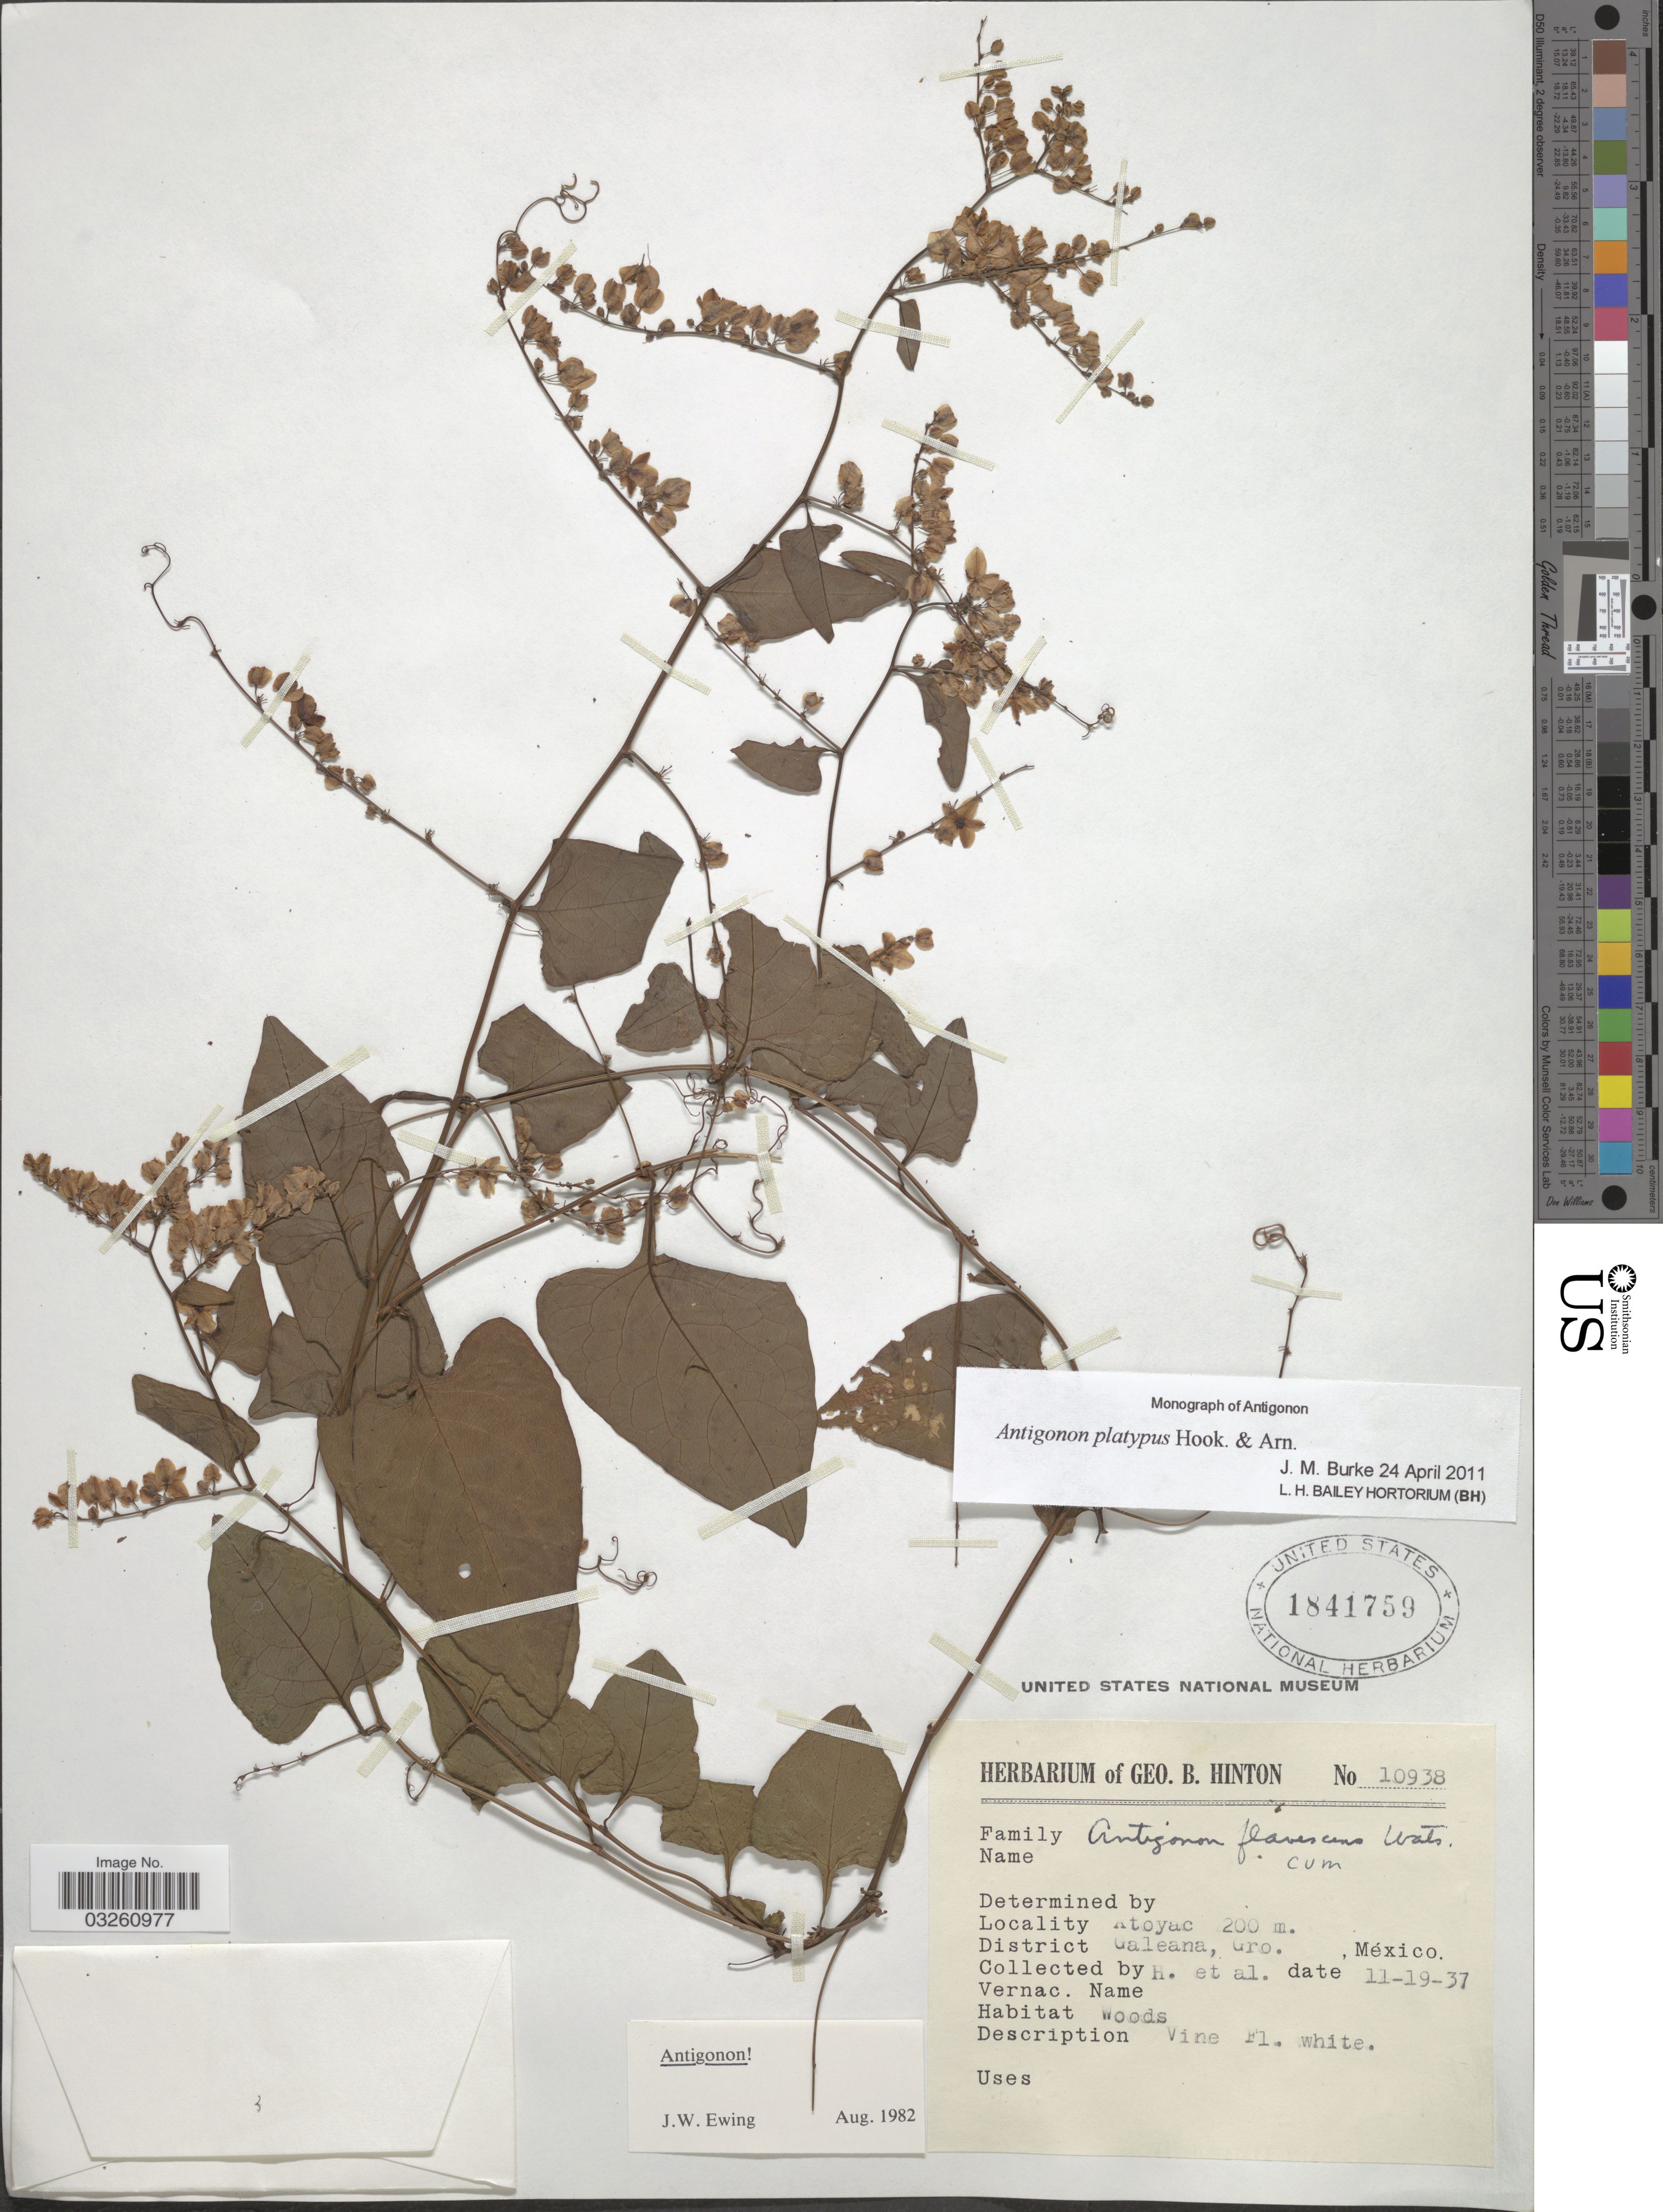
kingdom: Plantae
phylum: Tracheophyta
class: Magnoliopsida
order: Caryophyllales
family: Polygonaceae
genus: Antigonon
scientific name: Antigonon platypus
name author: Hook. & Arn.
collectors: G. B. Hinton & et al.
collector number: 10938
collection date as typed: Transcribed d/m/y: 19/11/37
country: Mexico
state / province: Guerrero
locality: Atoyac. District Galeana.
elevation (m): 200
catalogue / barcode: US 1841759